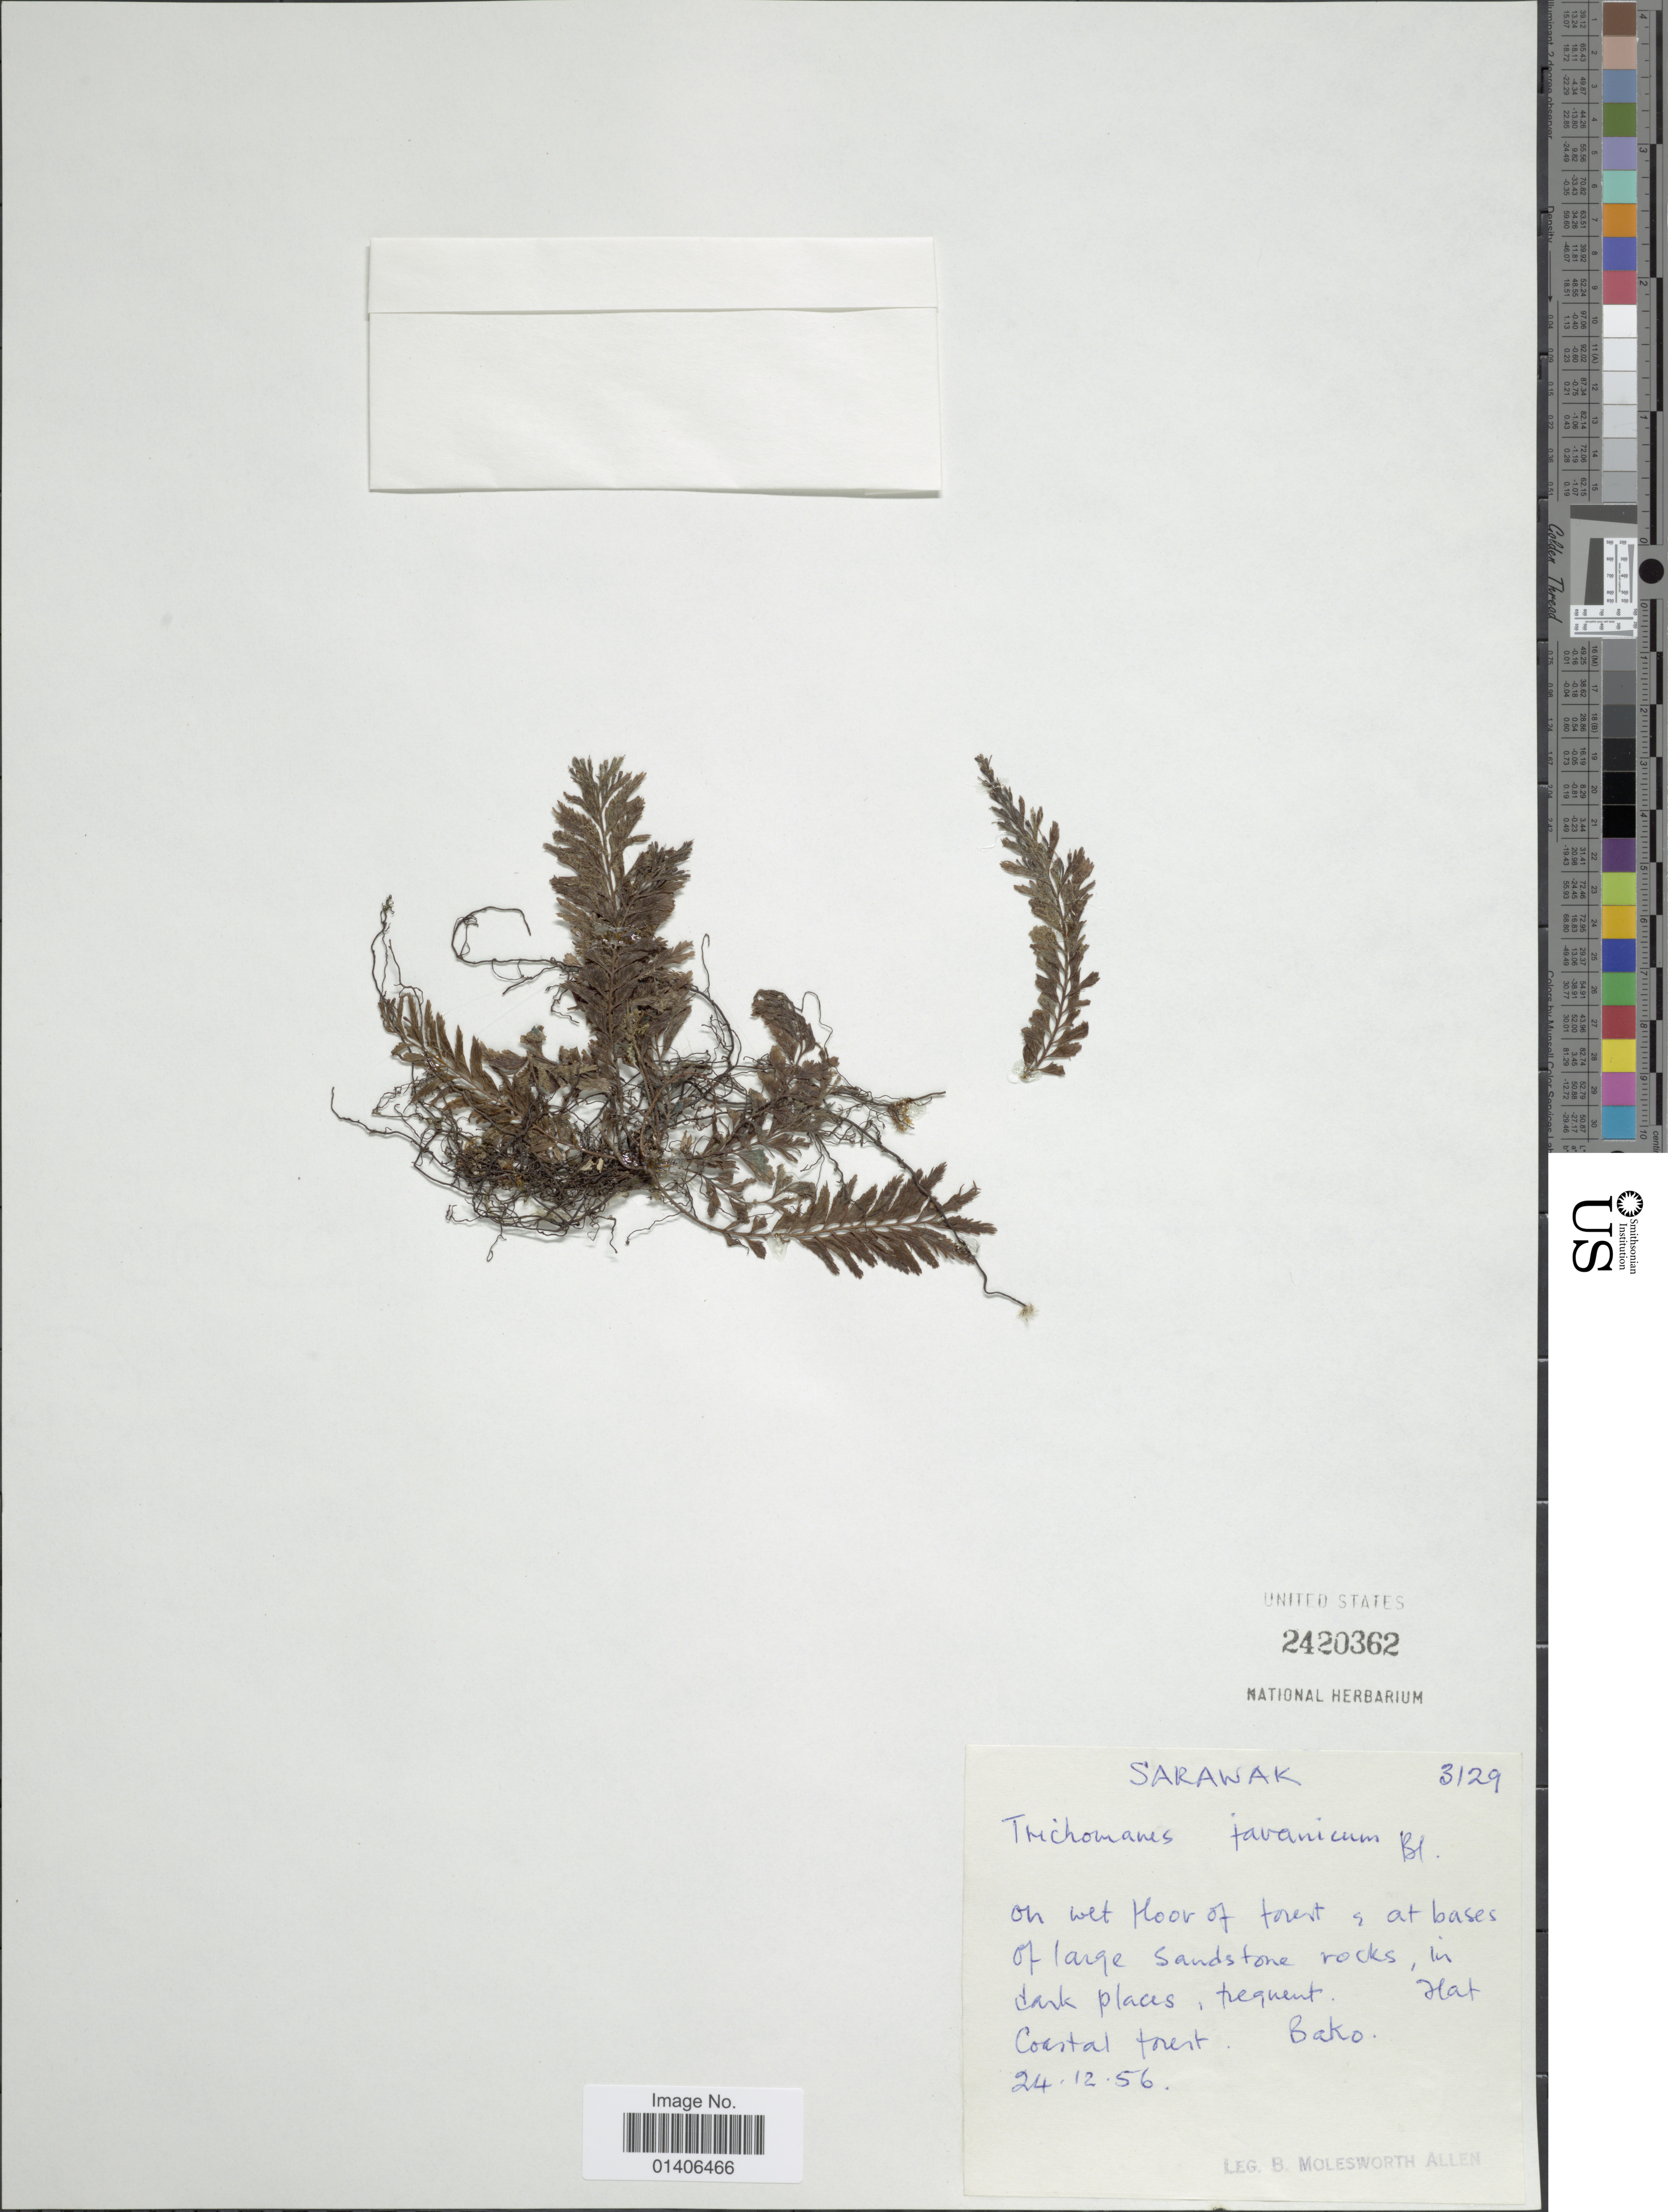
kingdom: Plantae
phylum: Tracheophyta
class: Polypodiopsida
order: Hymenophyllales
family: Hymenophyllaceae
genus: Cephalomanes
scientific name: Cephalomanes javanicum var. javanicum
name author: C. Presl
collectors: B. E. G. Molesworth-Allen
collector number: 3129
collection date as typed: Transcribed d/m/y: 24/12/56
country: Malaysia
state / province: Sarawak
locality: On wet floor of forest & at bases of large sandstone rocks, in dark places, frequent, flat Coastal forest. Bako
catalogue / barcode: US 2420362